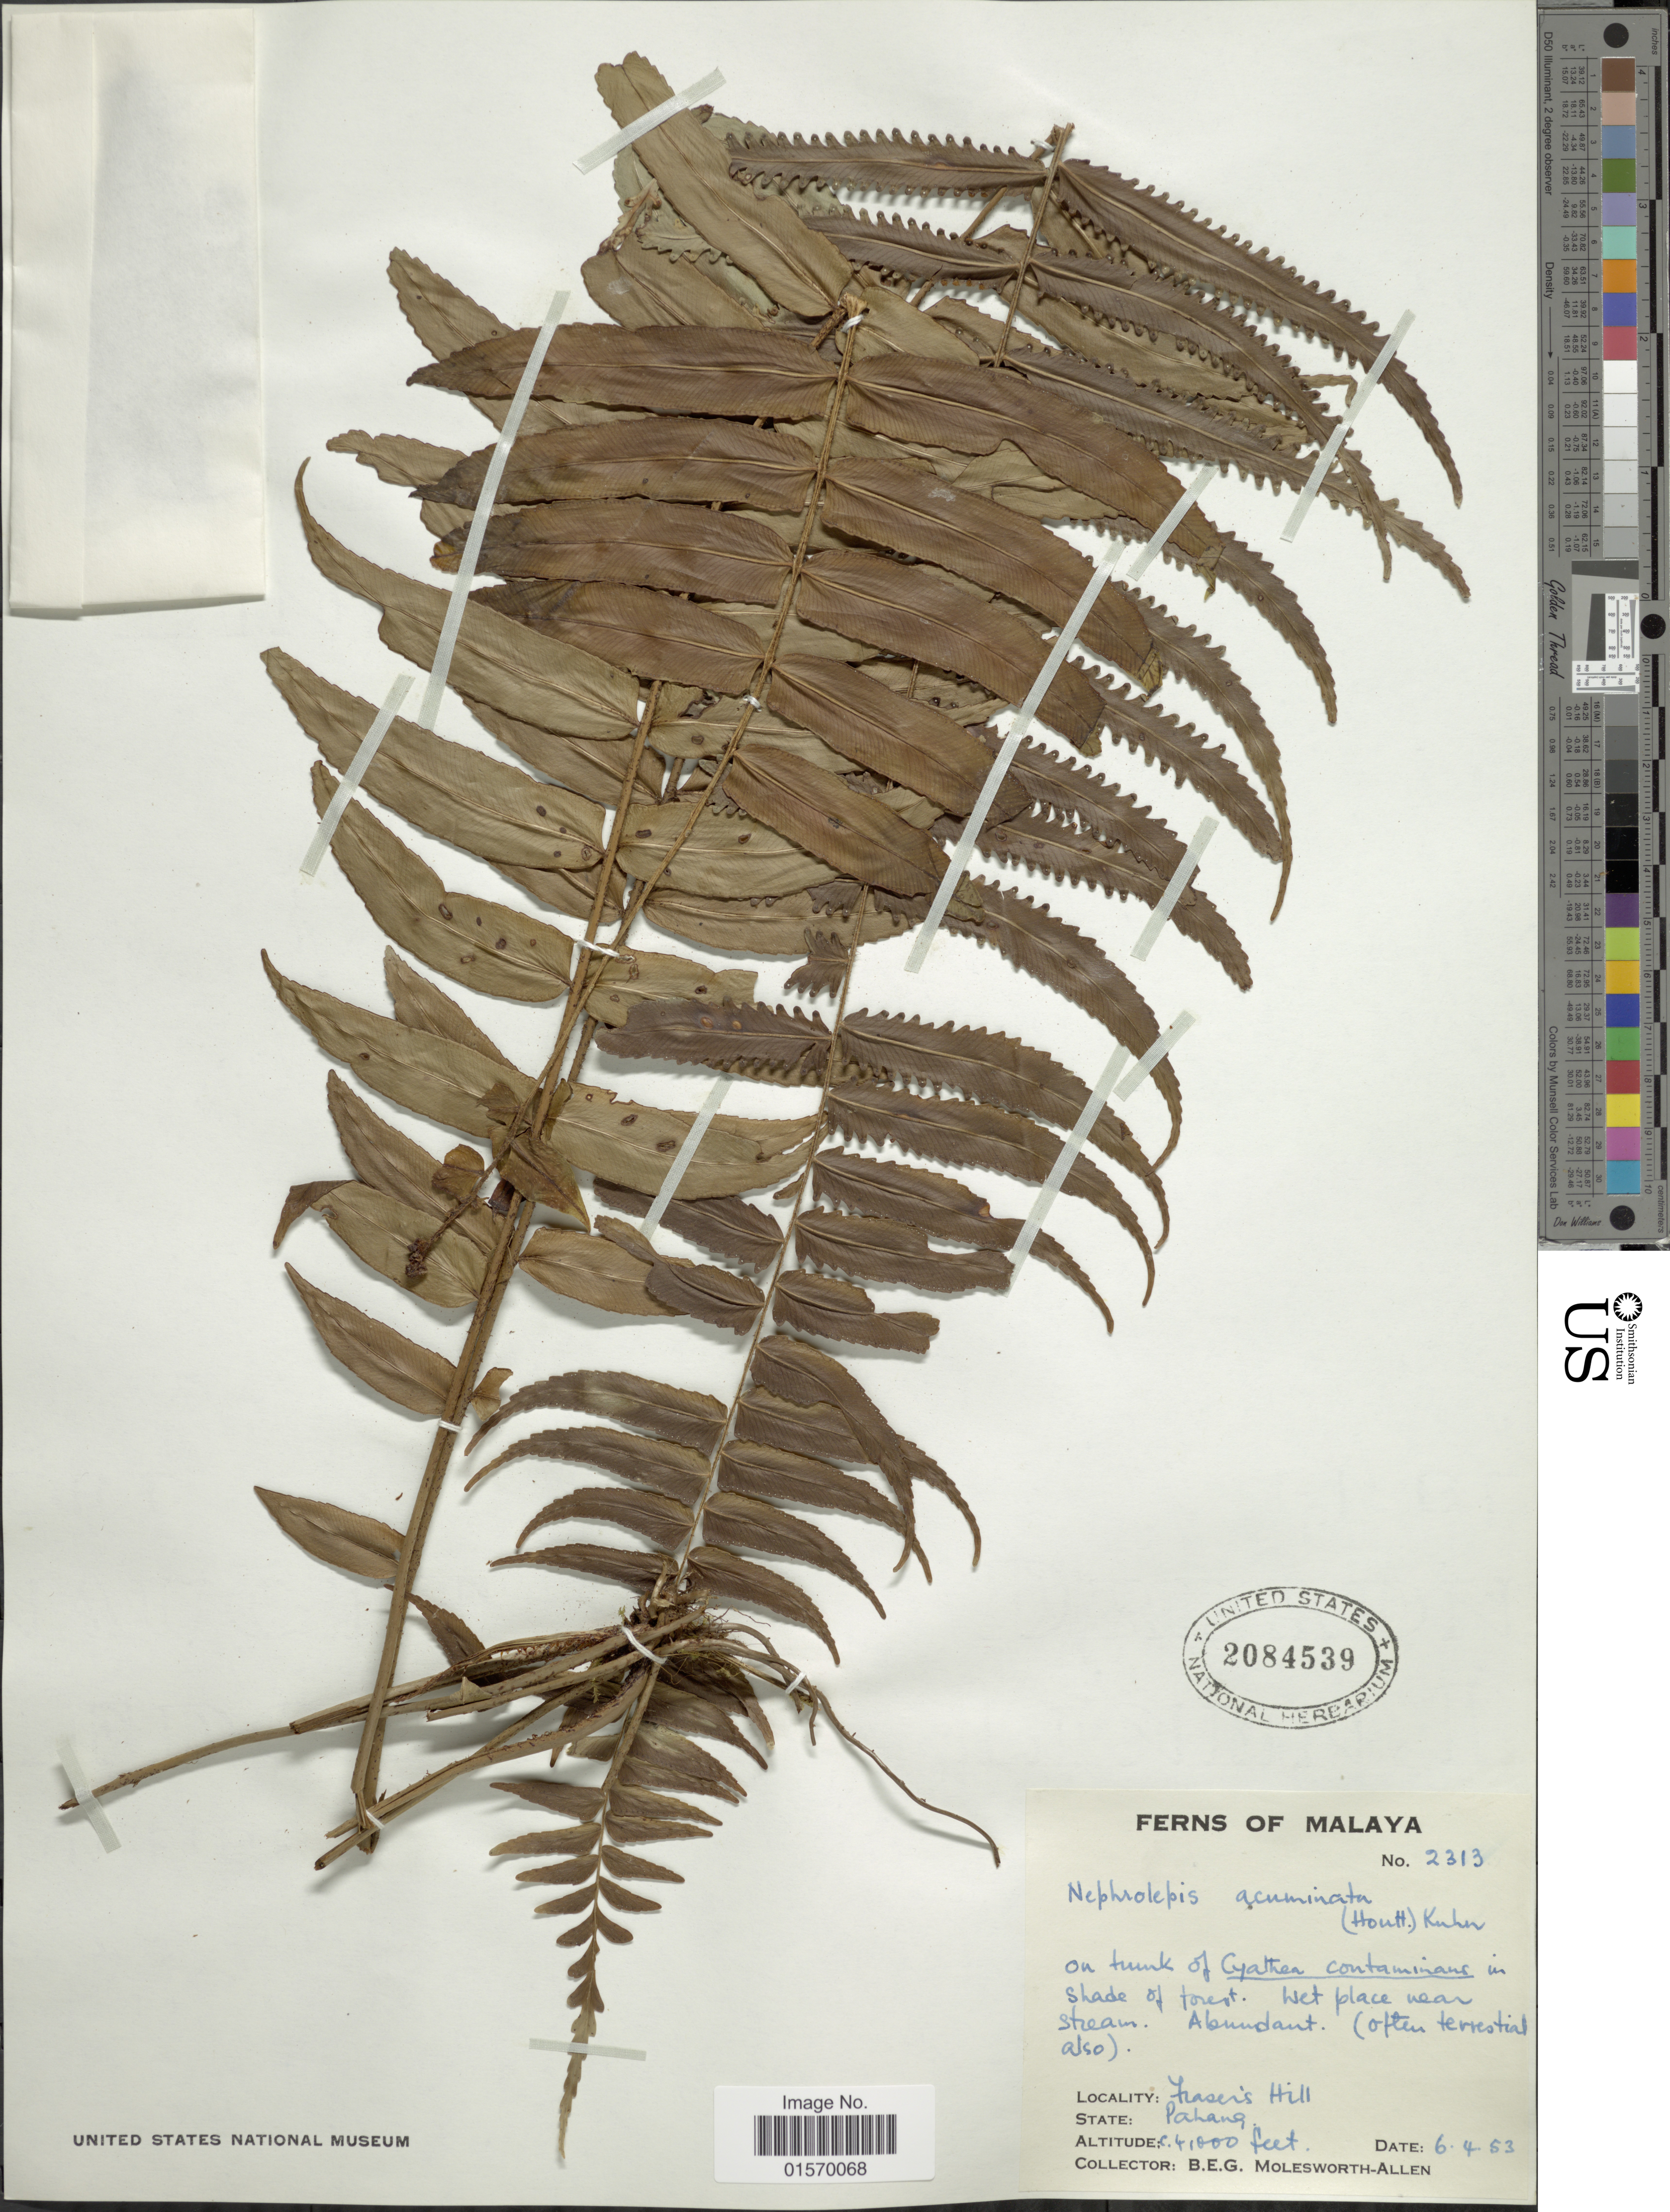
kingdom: Plantae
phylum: Tracheophyta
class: Polypodiopsida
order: Polypodiales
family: Nephrolepidaceae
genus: Nephrolepis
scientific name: Nephrolepis acuminata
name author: (Houtt.) Kuhn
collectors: B. E. G. Molesworth-Allen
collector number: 2313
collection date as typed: Transcribed d/m/y: 6/4/53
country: Malaysia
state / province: Pahang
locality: Fraser's Hill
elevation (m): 12497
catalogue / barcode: US 2084539